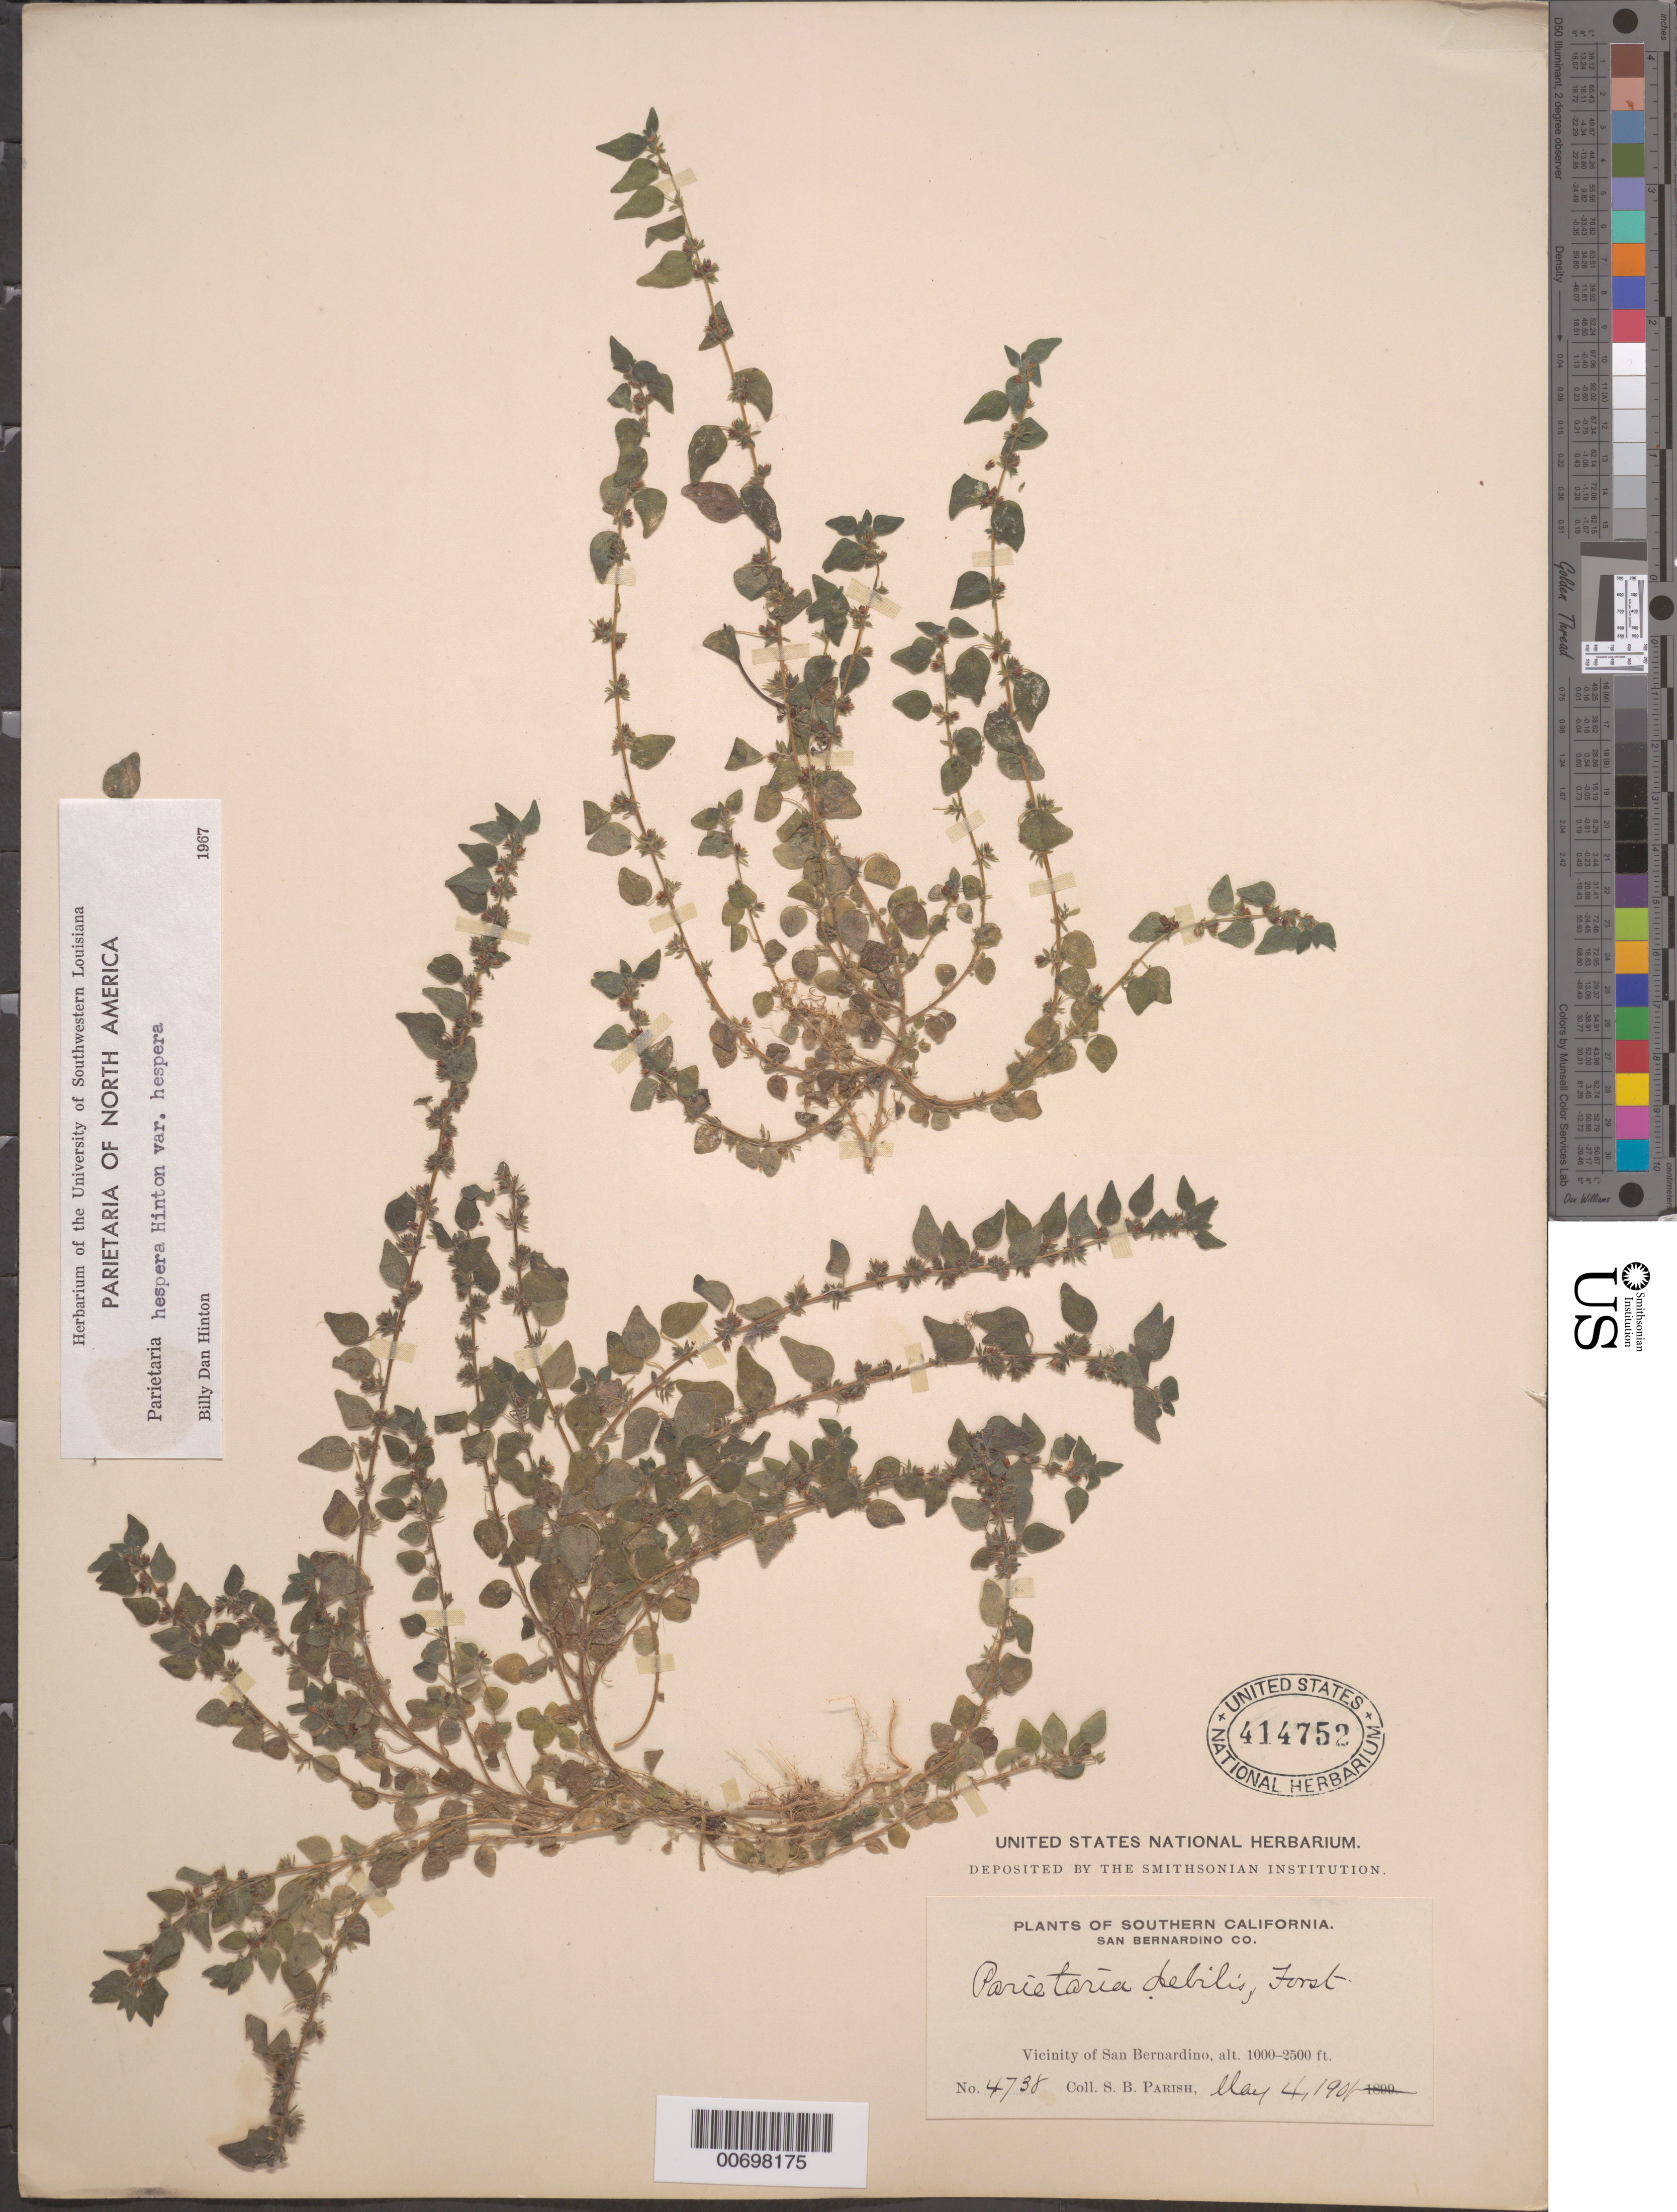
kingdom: Plantae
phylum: Tracheophyta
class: Magnoliopsida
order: Rosales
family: Urticaceae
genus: Parietaria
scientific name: Parietaria hespera var. hespera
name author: Hinton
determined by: Hinton, B. D., (LAF), University of Southwestern Louisiana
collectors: S. B. Parish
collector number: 4738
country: United States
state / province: California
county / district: San Bernardino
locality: Vicinity of San Bernardino.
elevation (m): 305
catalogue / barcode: US 414752